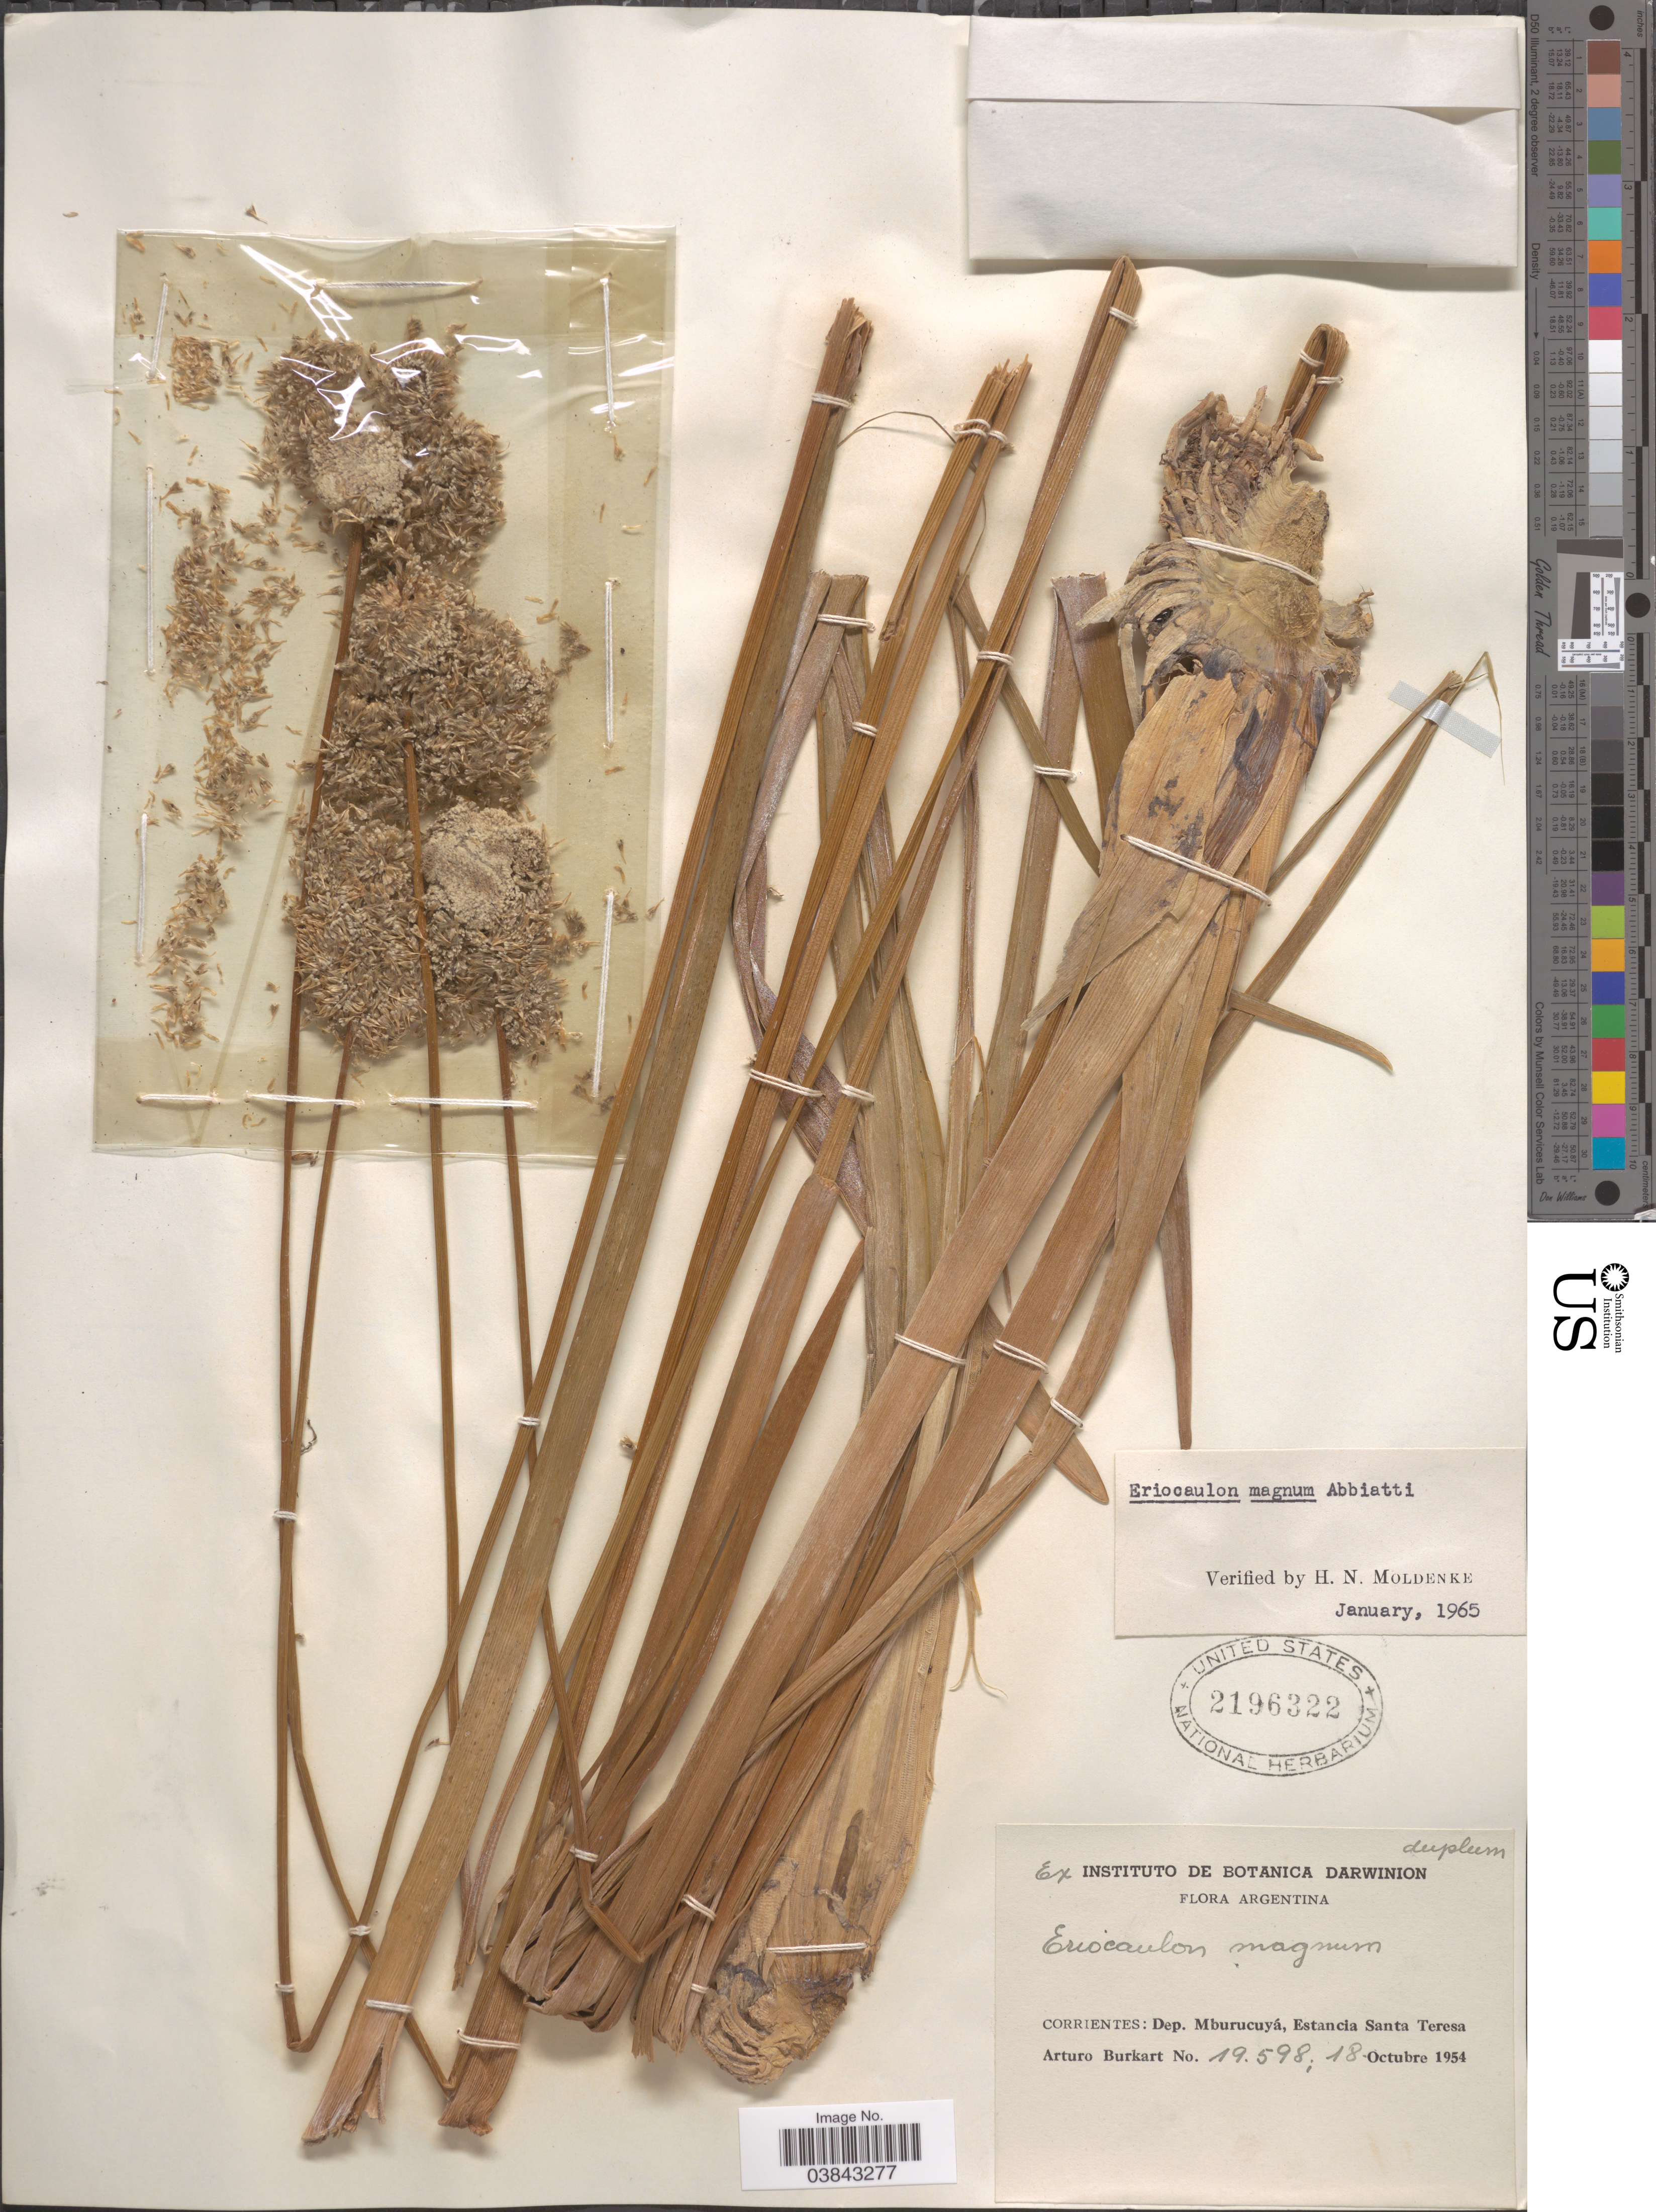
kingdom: Plantae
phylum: Tracheophyta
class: Liliopsida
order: Poales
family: Eriocaulaceae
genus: Eriocaulon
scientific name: Eriocaulon magnum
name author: Abbiatti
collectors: A. E. Burkart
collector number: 19598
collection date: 1954-10-18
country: Argentina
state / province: Corrientes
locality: Dep. Mburucuyá, Estancia Santa Teresa.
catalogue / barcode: US 2196322